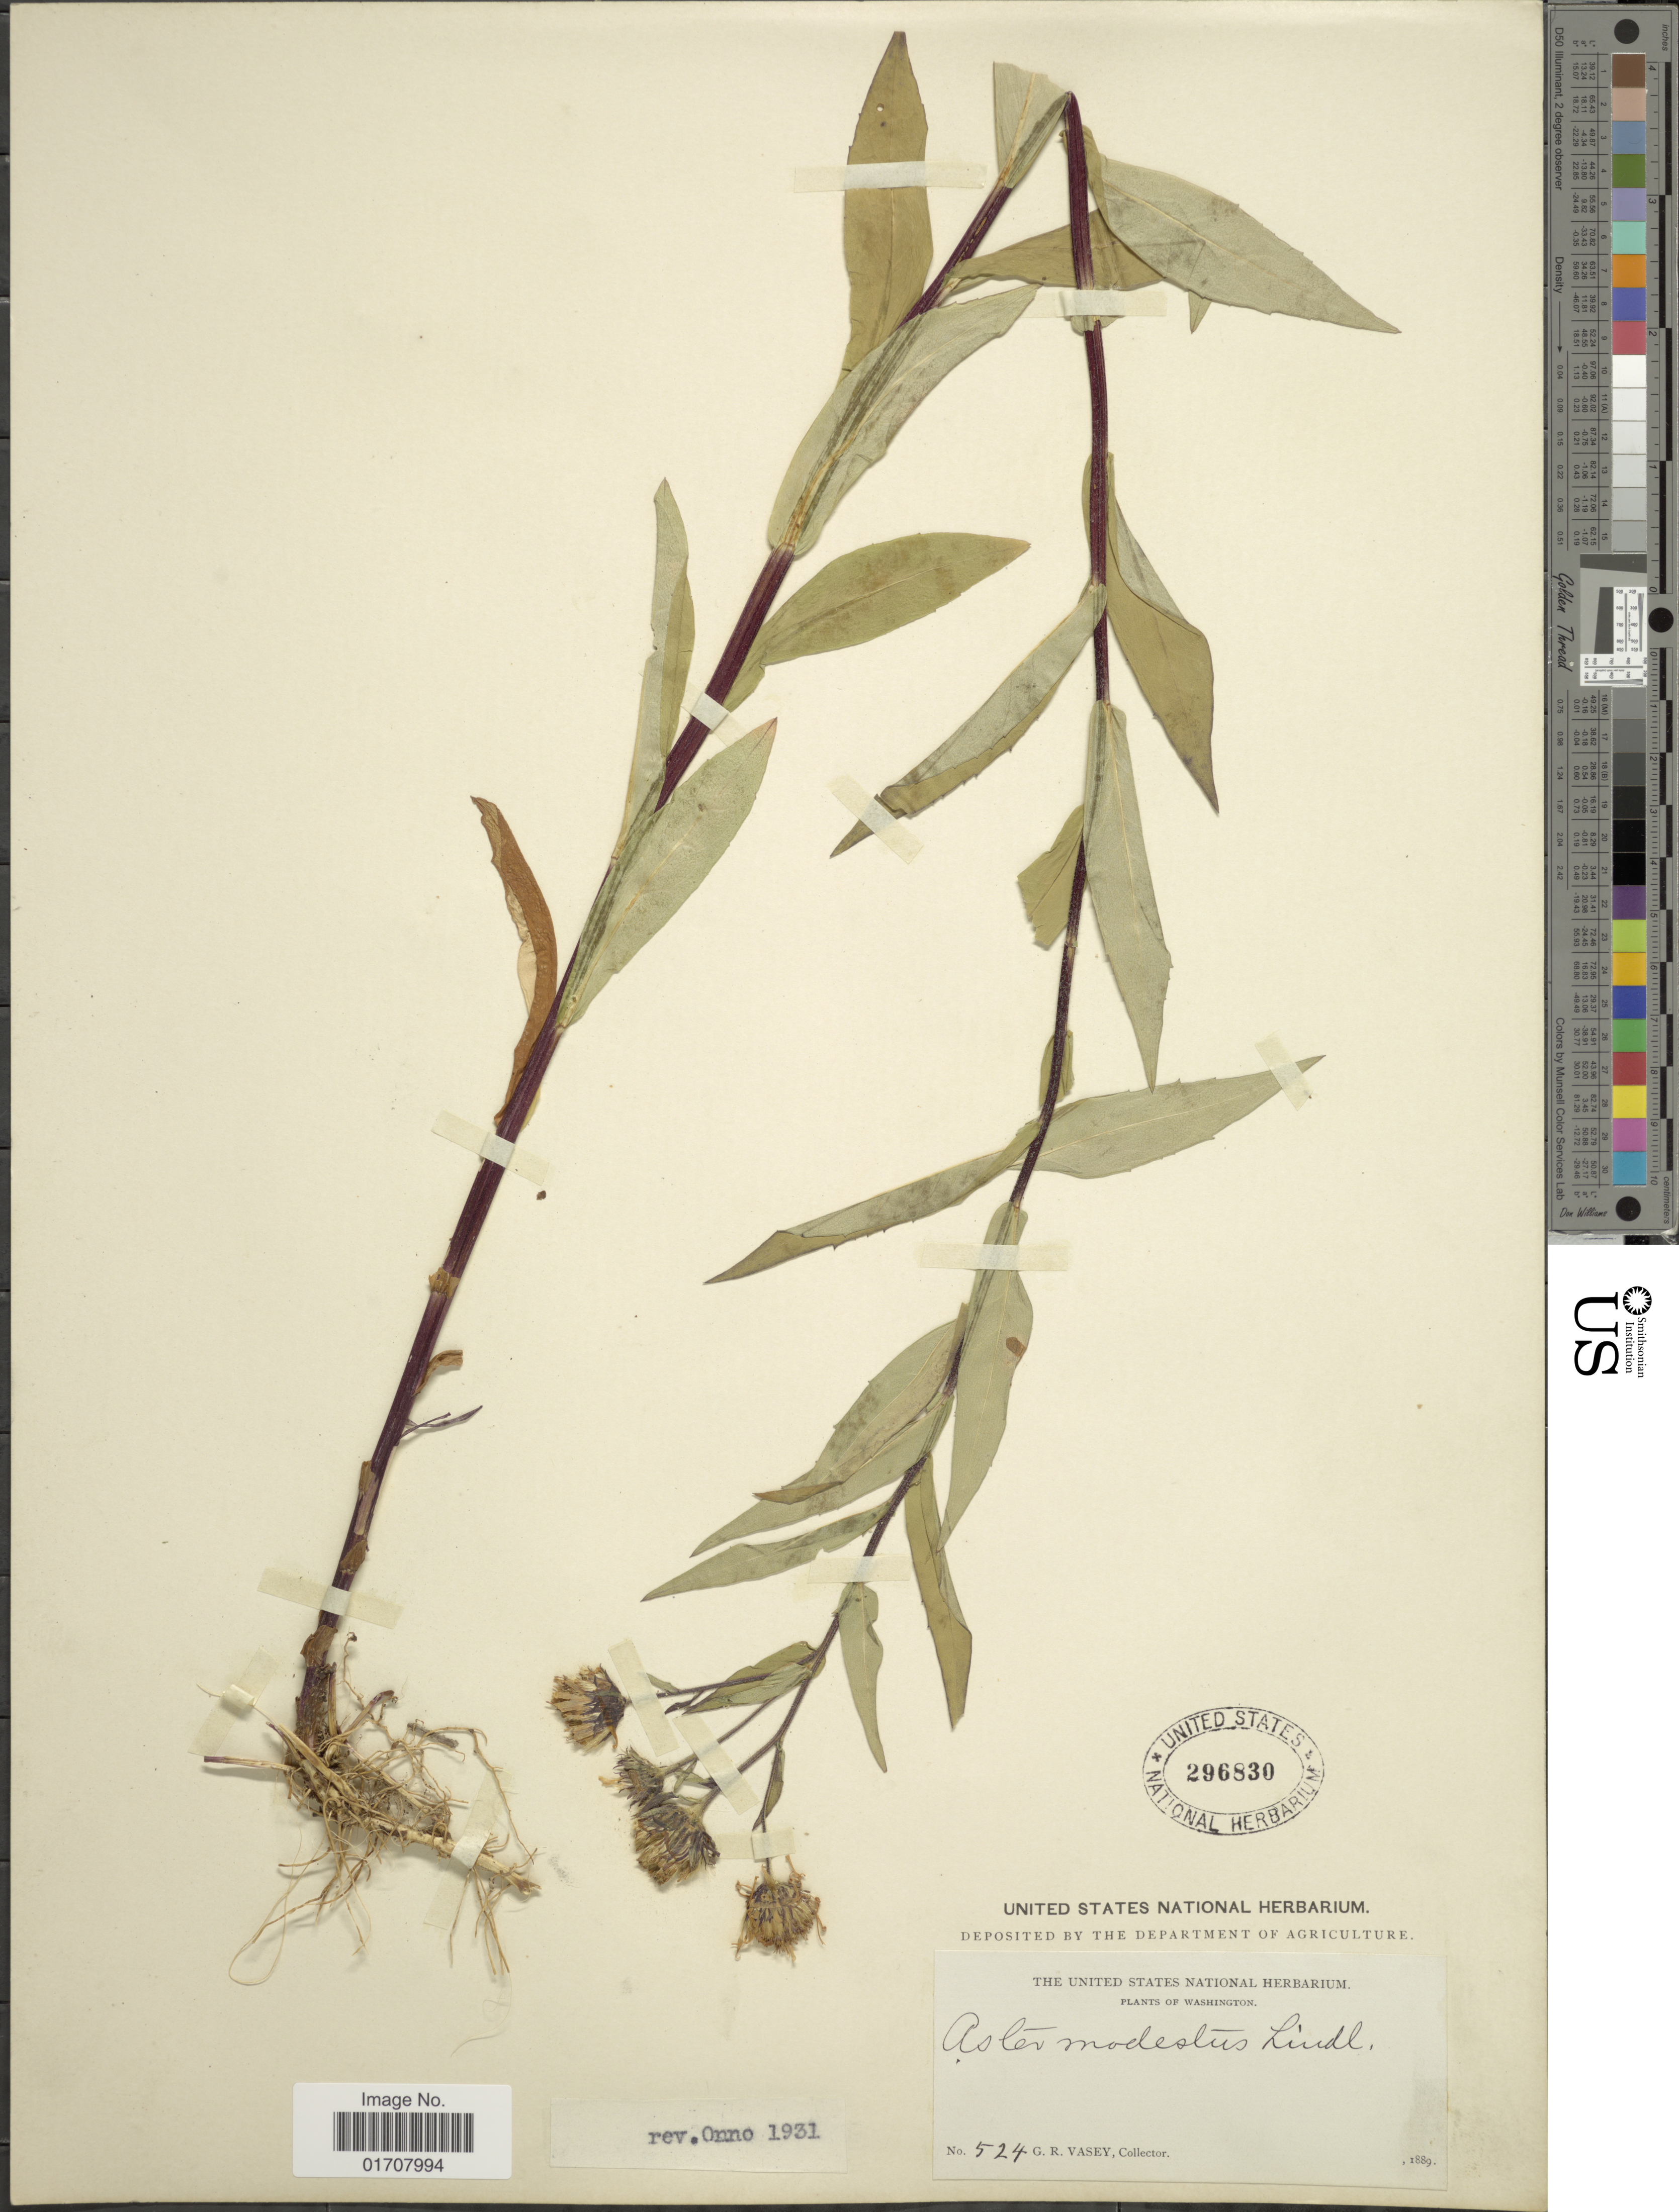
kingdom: Plantae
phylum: Tracheophyta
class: Magnoliopsida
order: Asterales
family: Asteraceae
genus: Canadanthus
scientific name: Canadanthus modestus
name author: (Lindl.) G.L. Nesom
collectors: G. R. Vasey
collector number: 524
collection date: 1889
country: United States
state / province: Washington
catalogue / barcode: US 296830